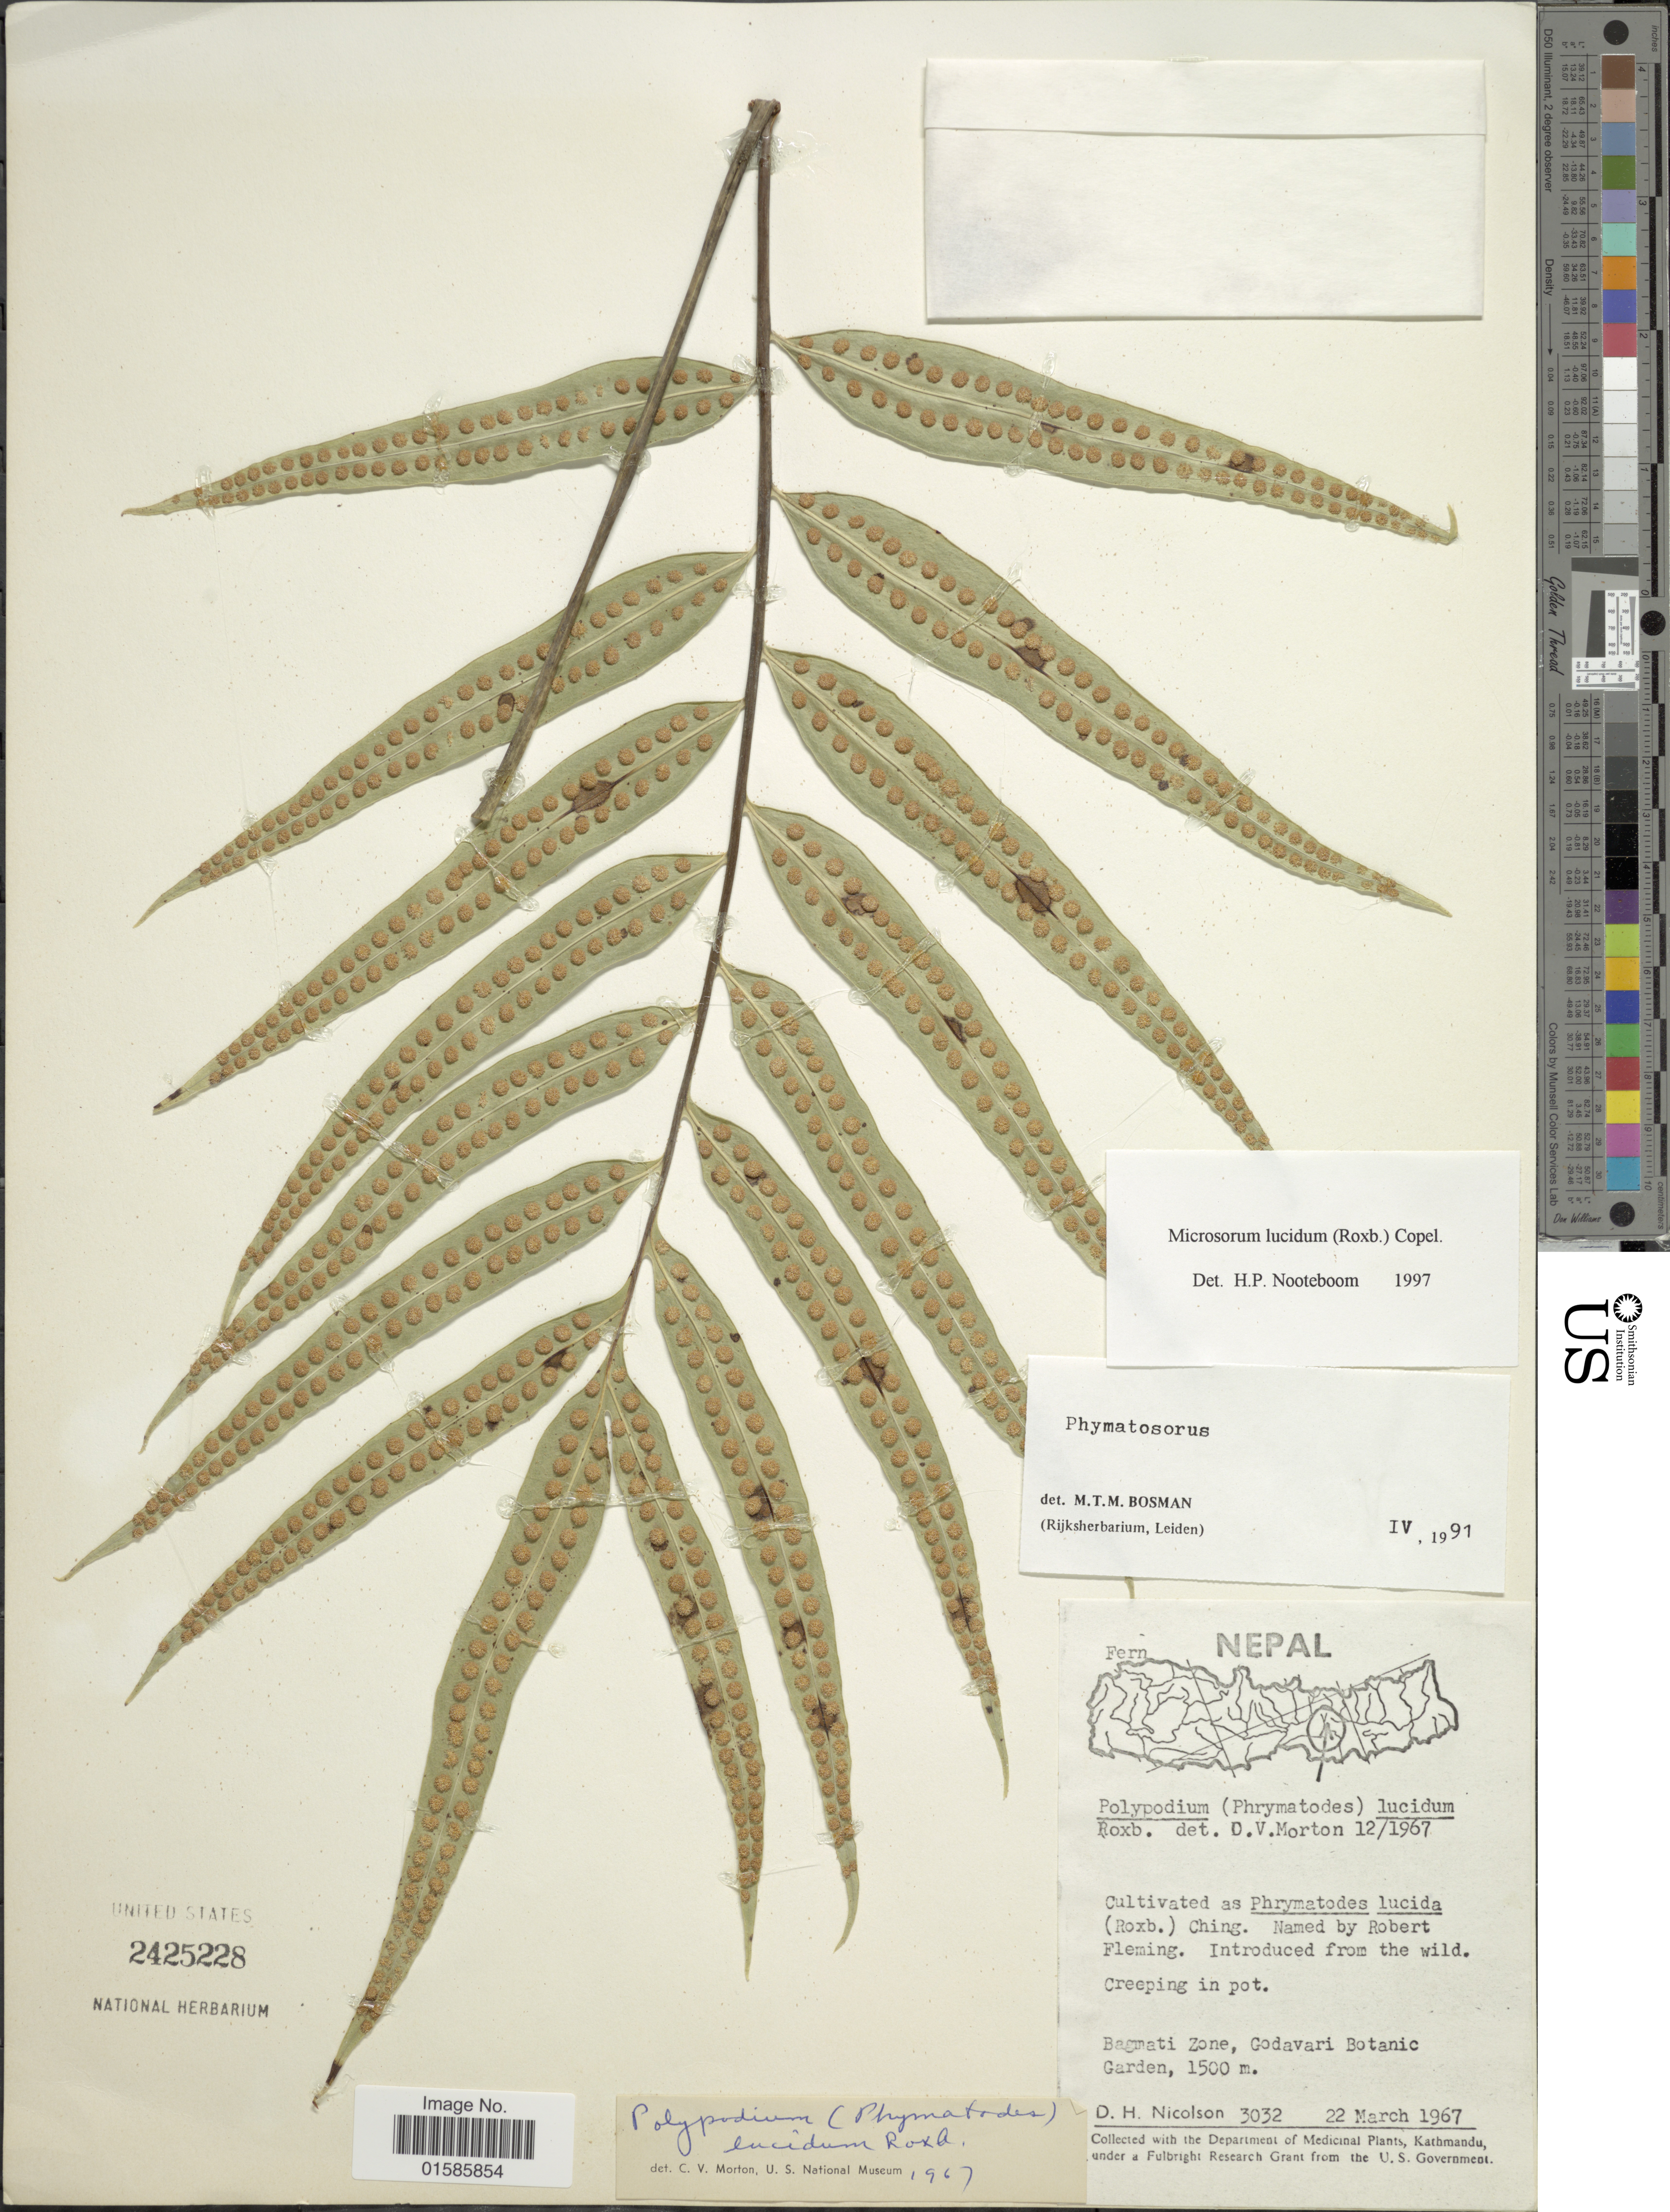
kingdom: Plantae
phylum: Tracheophyta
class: Polypodiopsida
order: Polypodiales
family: Polypodiaceae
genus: Microsorum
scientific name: Microsorum lucidum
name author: (Roxb. ex Griff.) Copel.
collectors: D. H. Nicolson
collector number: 3032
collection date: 1967-03-22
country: Nepal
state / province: Bagmati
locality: bagmati Zone, Godavari Botanic Garden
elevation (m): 1500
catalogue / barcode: US 2425228